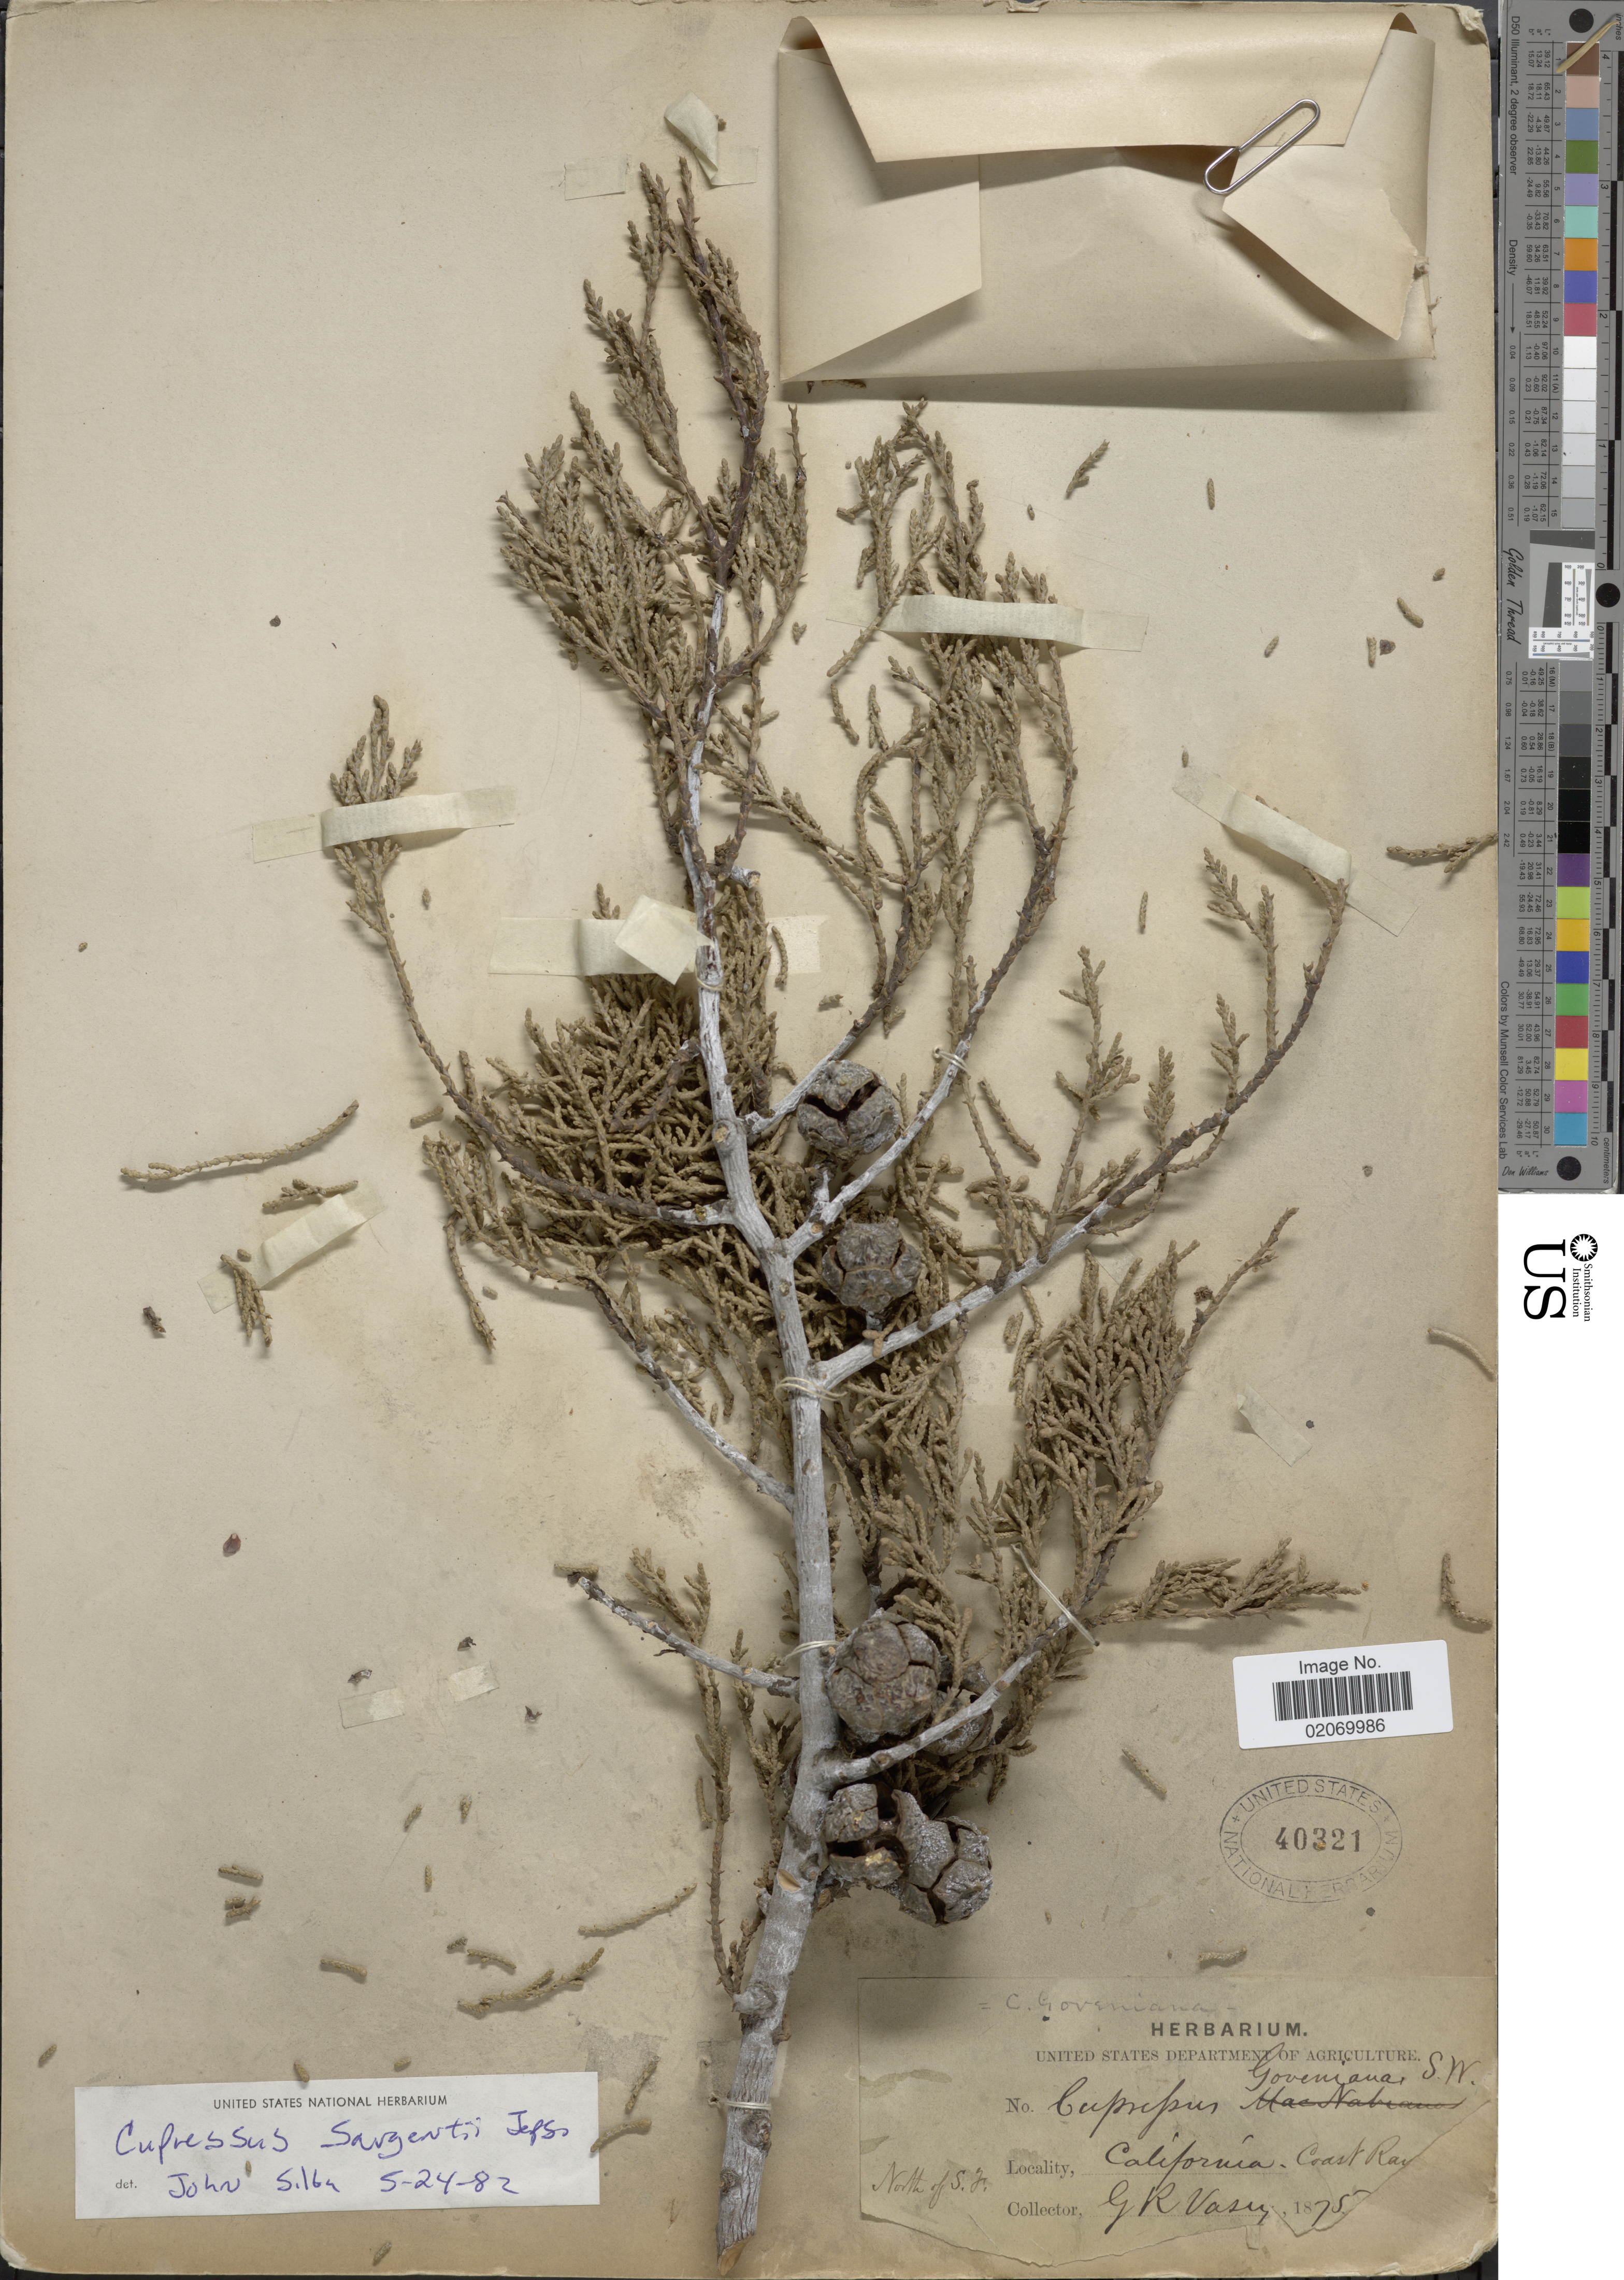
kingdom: Plantae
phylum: Tracheophyta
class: Pinopsida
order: Pinales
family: Cupressaceae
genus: Hesperocyparis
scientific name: Hesperocyparis sargentii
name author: (Jeps.) Bartel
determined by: (US) Smithsonian Institution - National Museum of Natural History - Department of Botany (UNITED STATES)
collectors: G. R. Vasey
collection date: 1875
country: United States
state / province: California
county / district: San Francisco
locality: Coast Ranges, north of S.F.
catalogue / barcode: US 40321